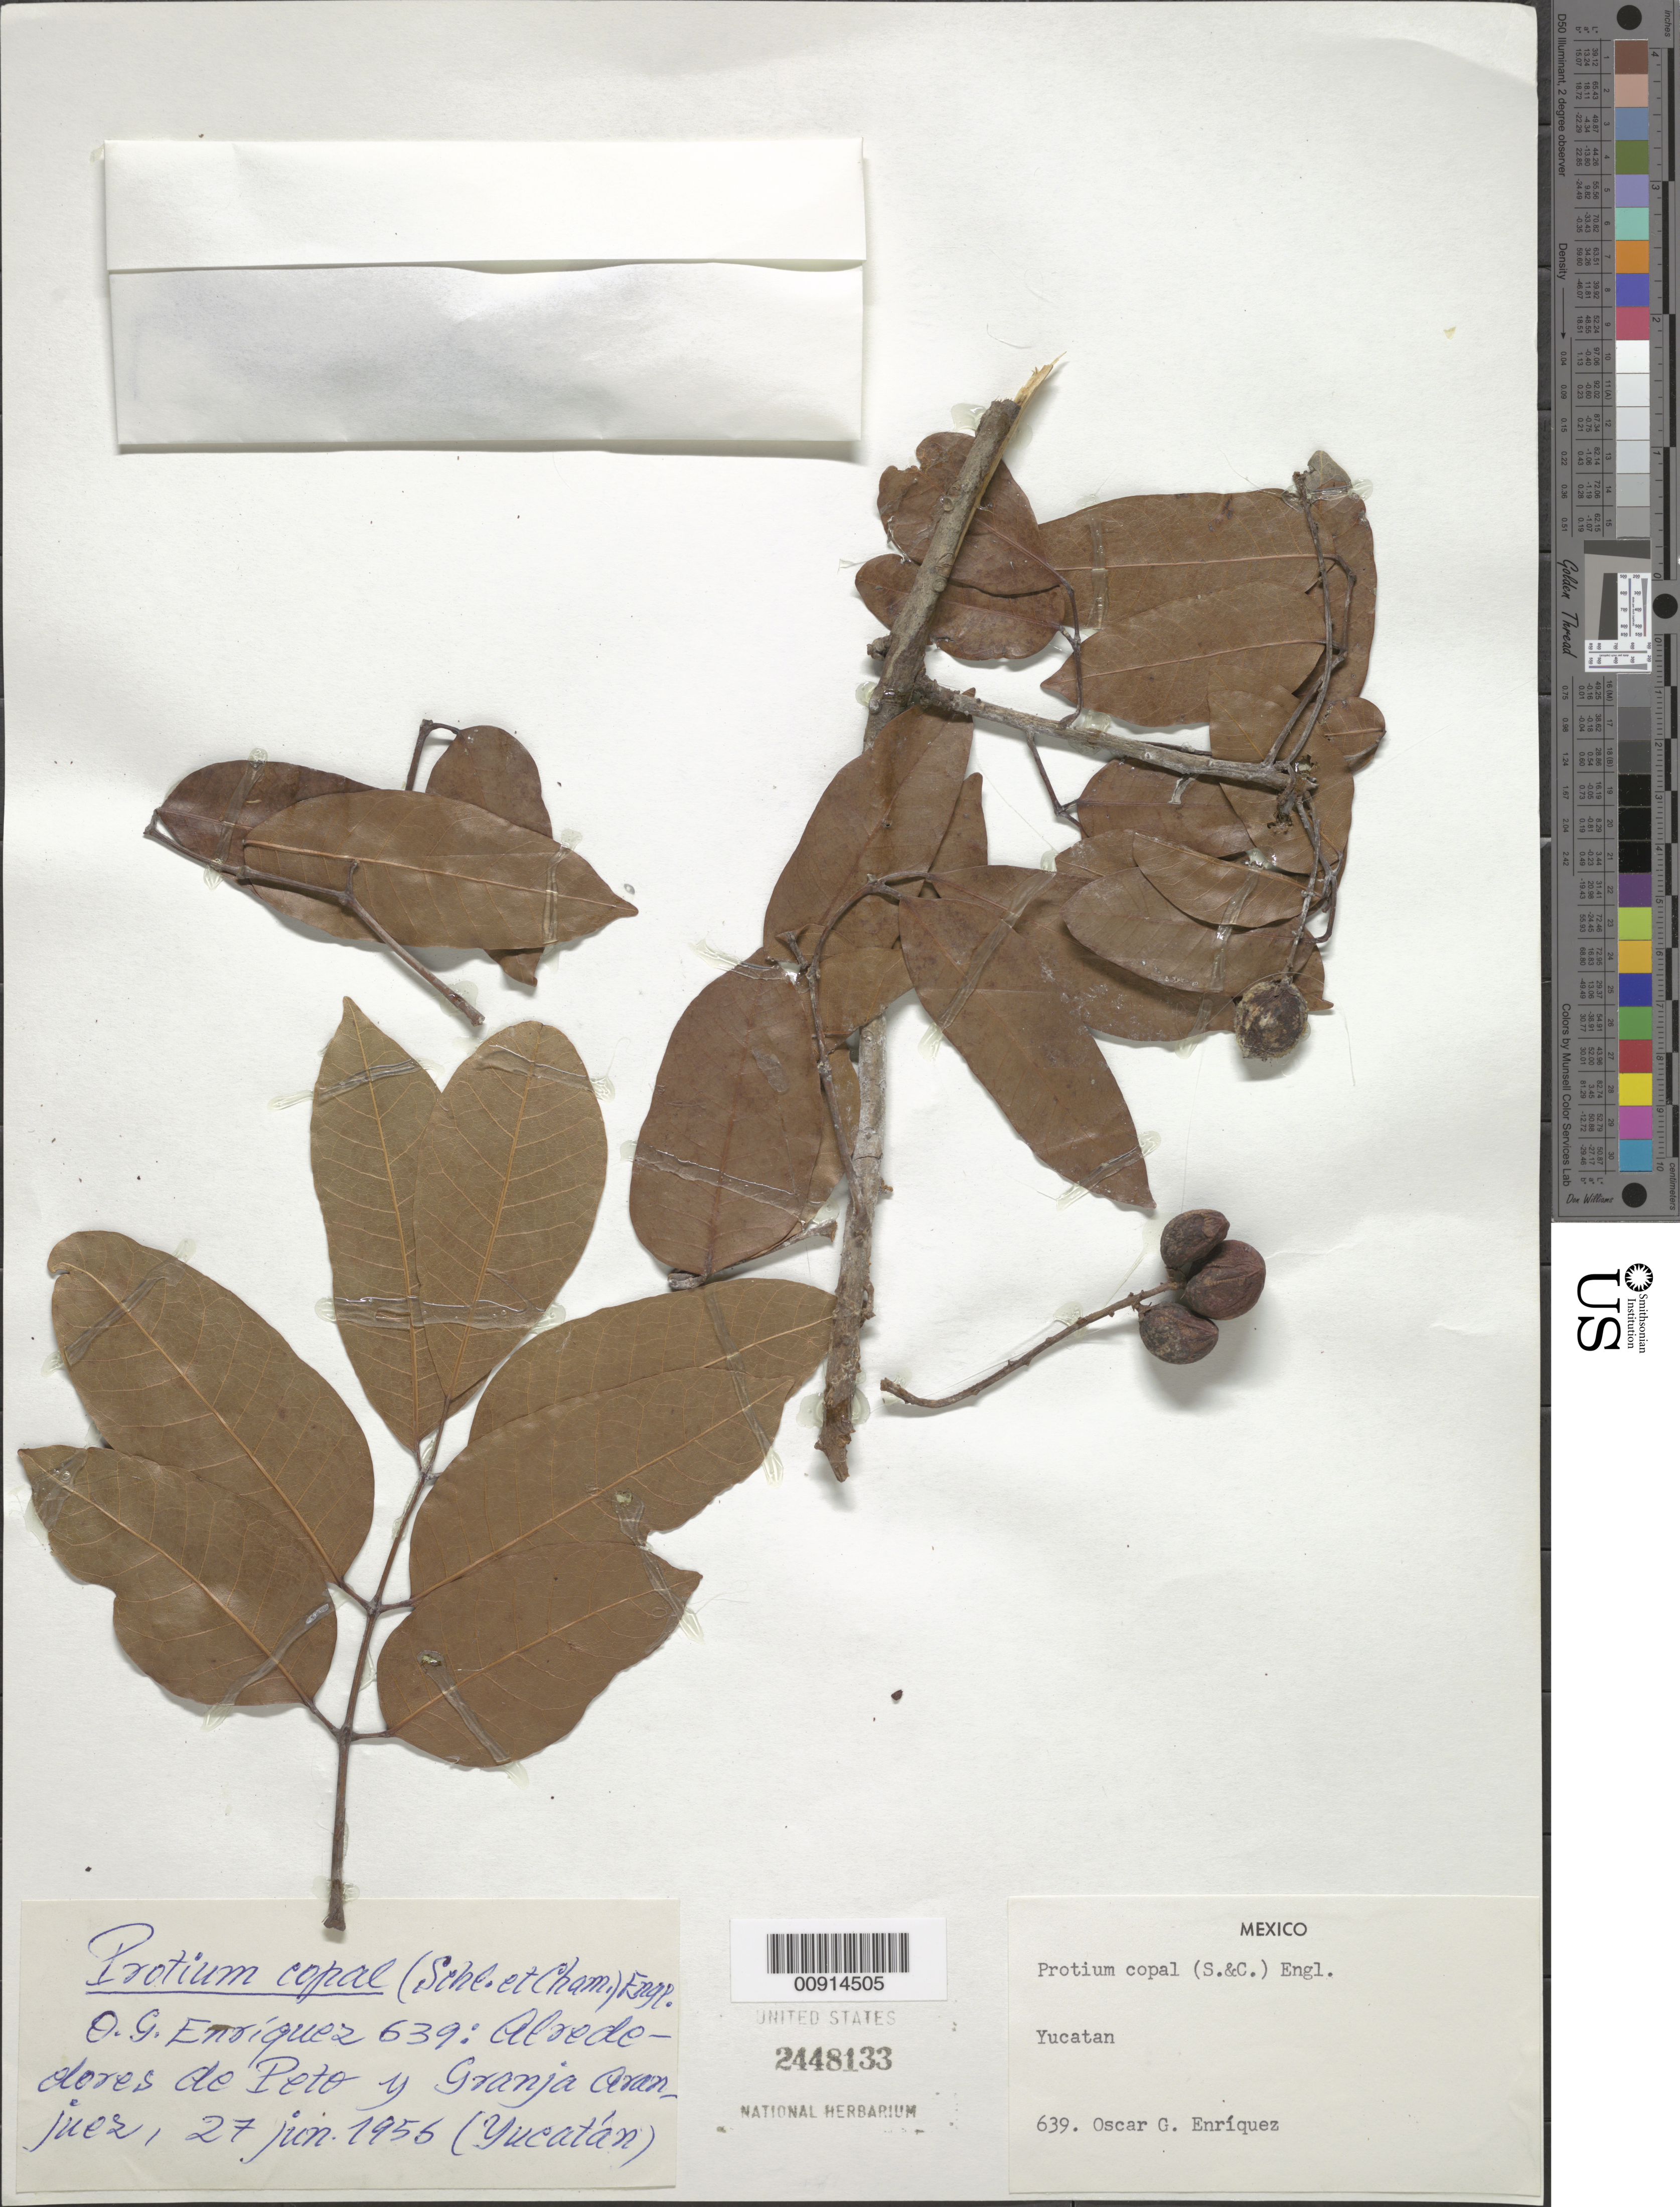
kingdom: Plantae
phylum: Tracheophyta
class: Magnoliopsida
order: Sapindales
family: Burseraceae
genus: Protium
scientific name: Protium copal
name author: (Schltdl. & Cham.) Engl.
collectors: O. Enriquez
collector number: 639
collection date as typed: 27 Jun 1956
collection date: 1956-06-27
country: Mexico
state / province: Yucatán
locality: Alrededores de Peto y Granja Aranjuez (Yucatán).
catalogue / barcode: US 2448133